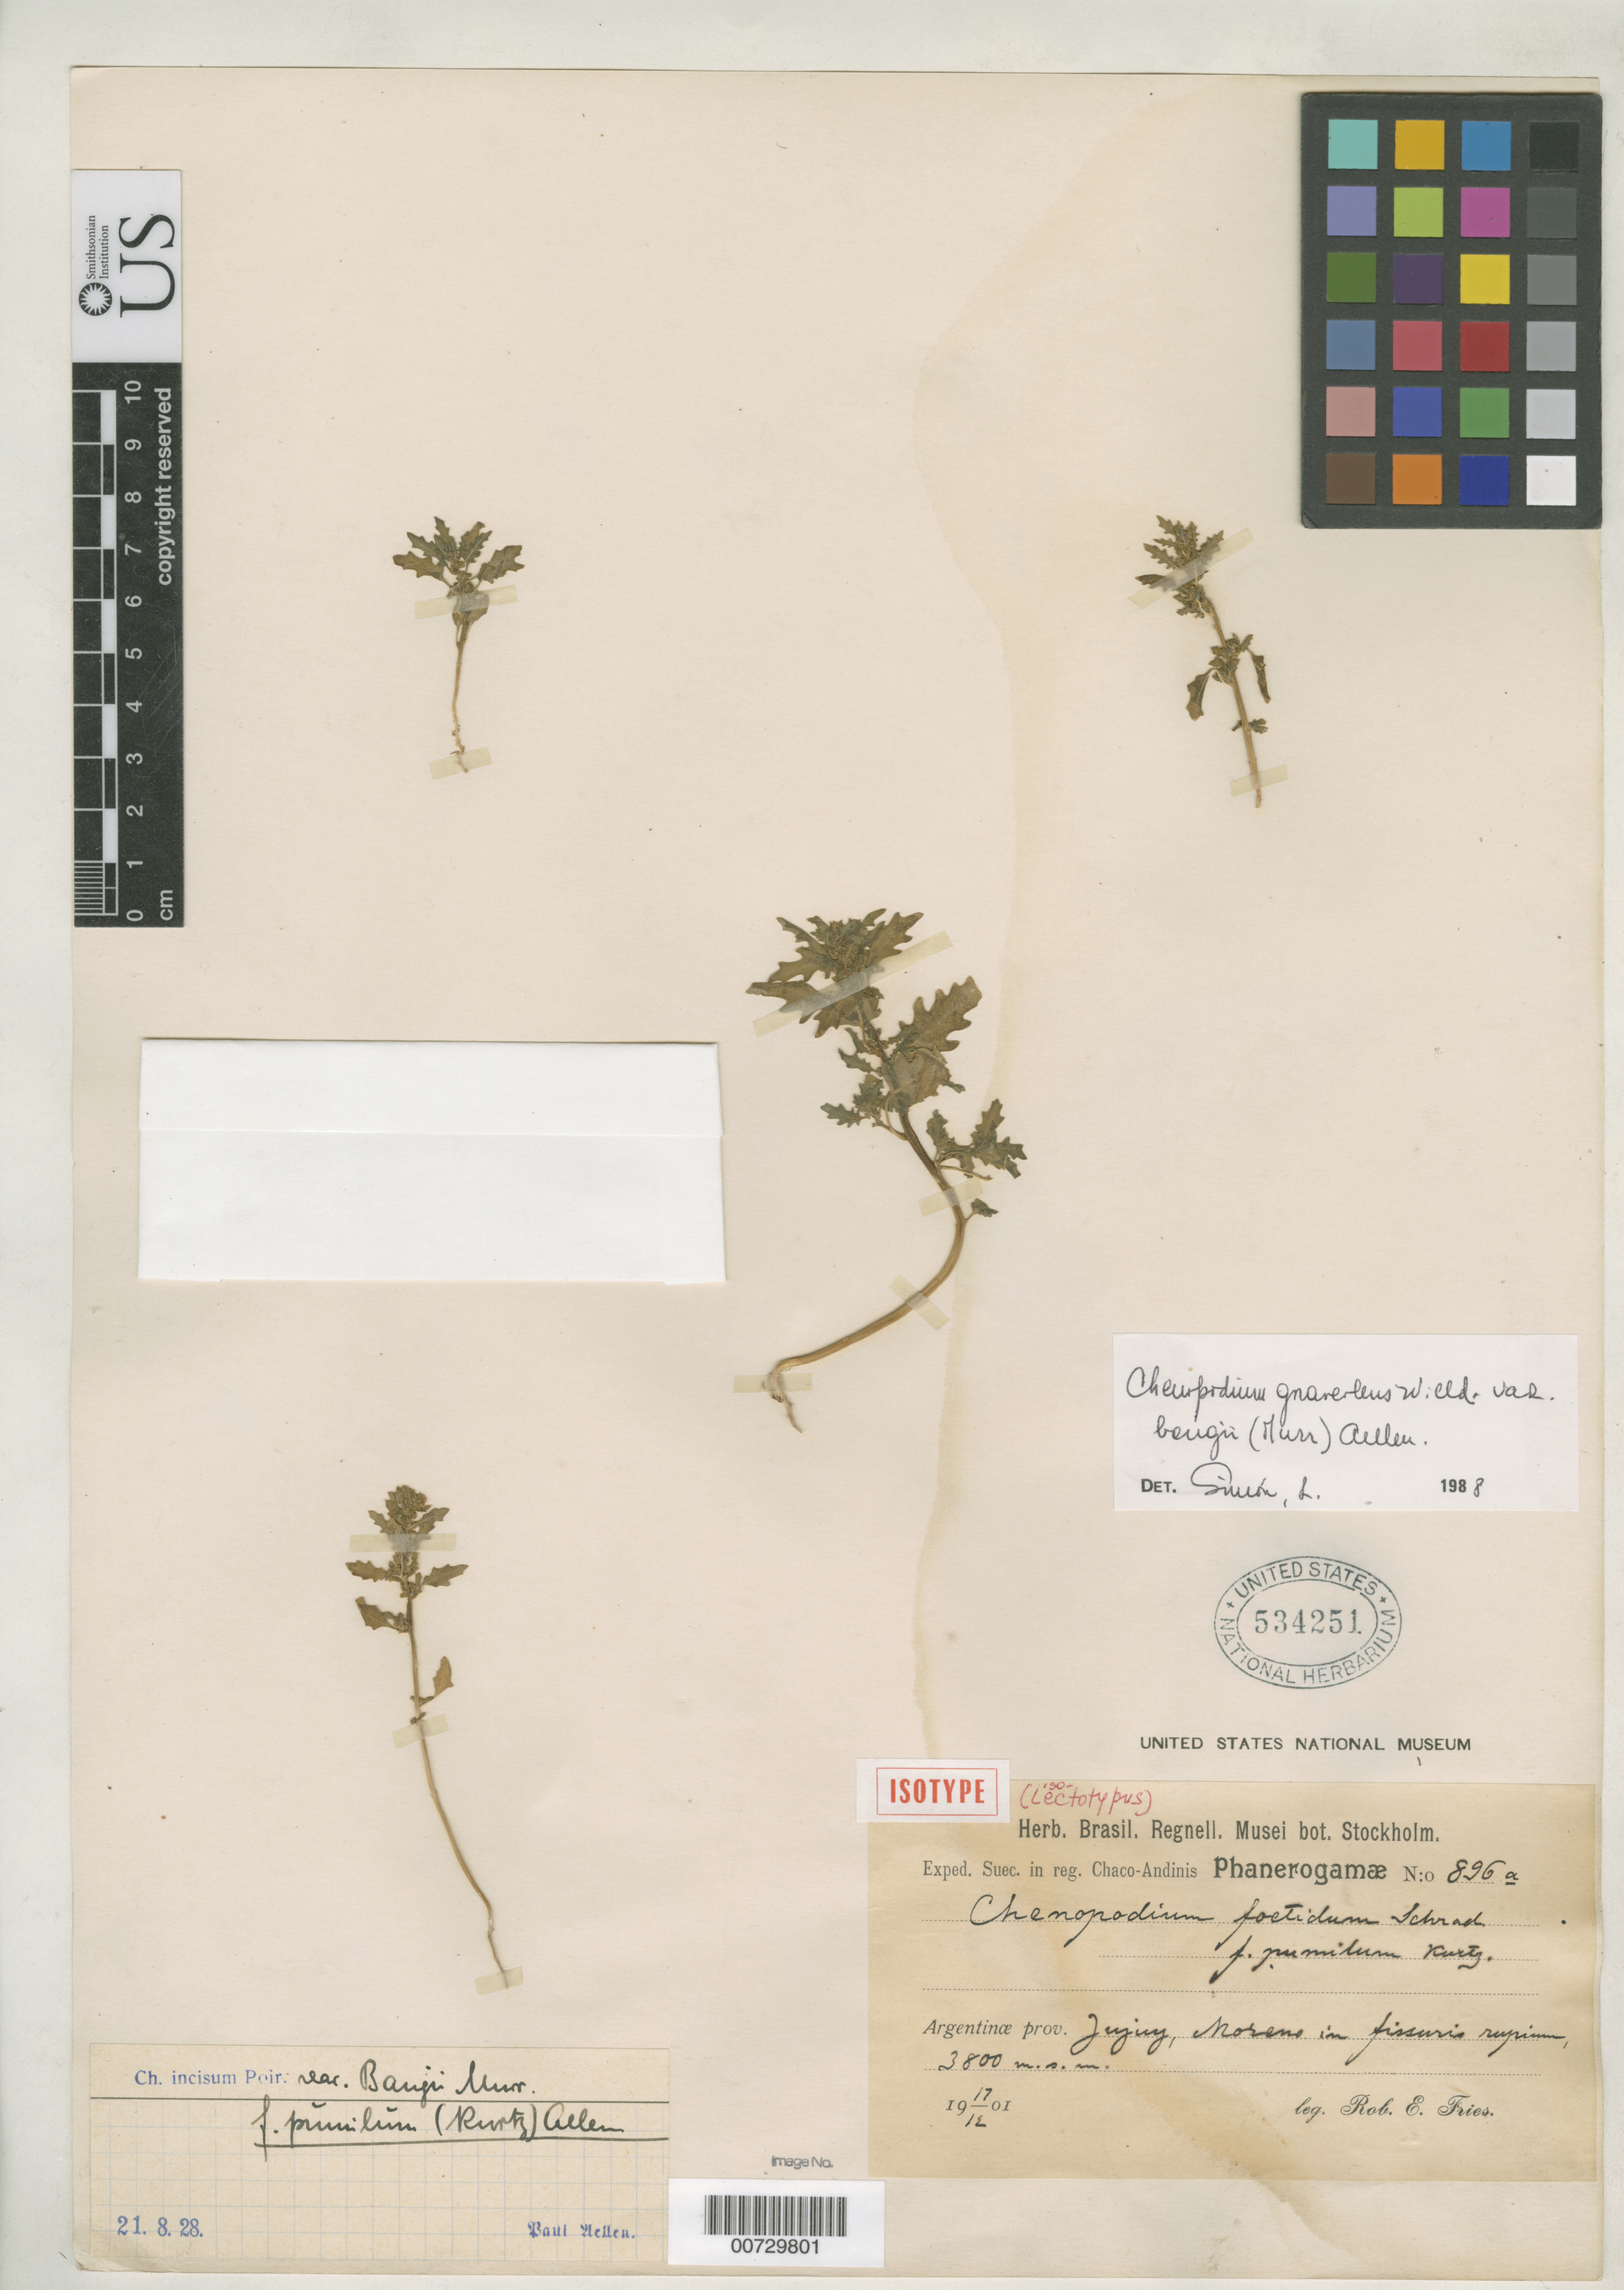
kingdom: Plantae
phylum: Tracheophyta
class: Magnoliopsida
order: Caryophyllales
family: Amaranthaceae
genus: Chenopodium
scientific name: Chenopodium foetidum f. pumilum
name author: Kurtz ex R.E. Fr.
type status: Isotype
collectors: R. E. Fries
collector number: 896 a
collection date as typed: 17 Dec 1901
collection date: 1901-12-17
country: Argentina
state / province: Jujuy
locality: Noreno in Fissuris Rupium.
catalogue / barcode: US 534251